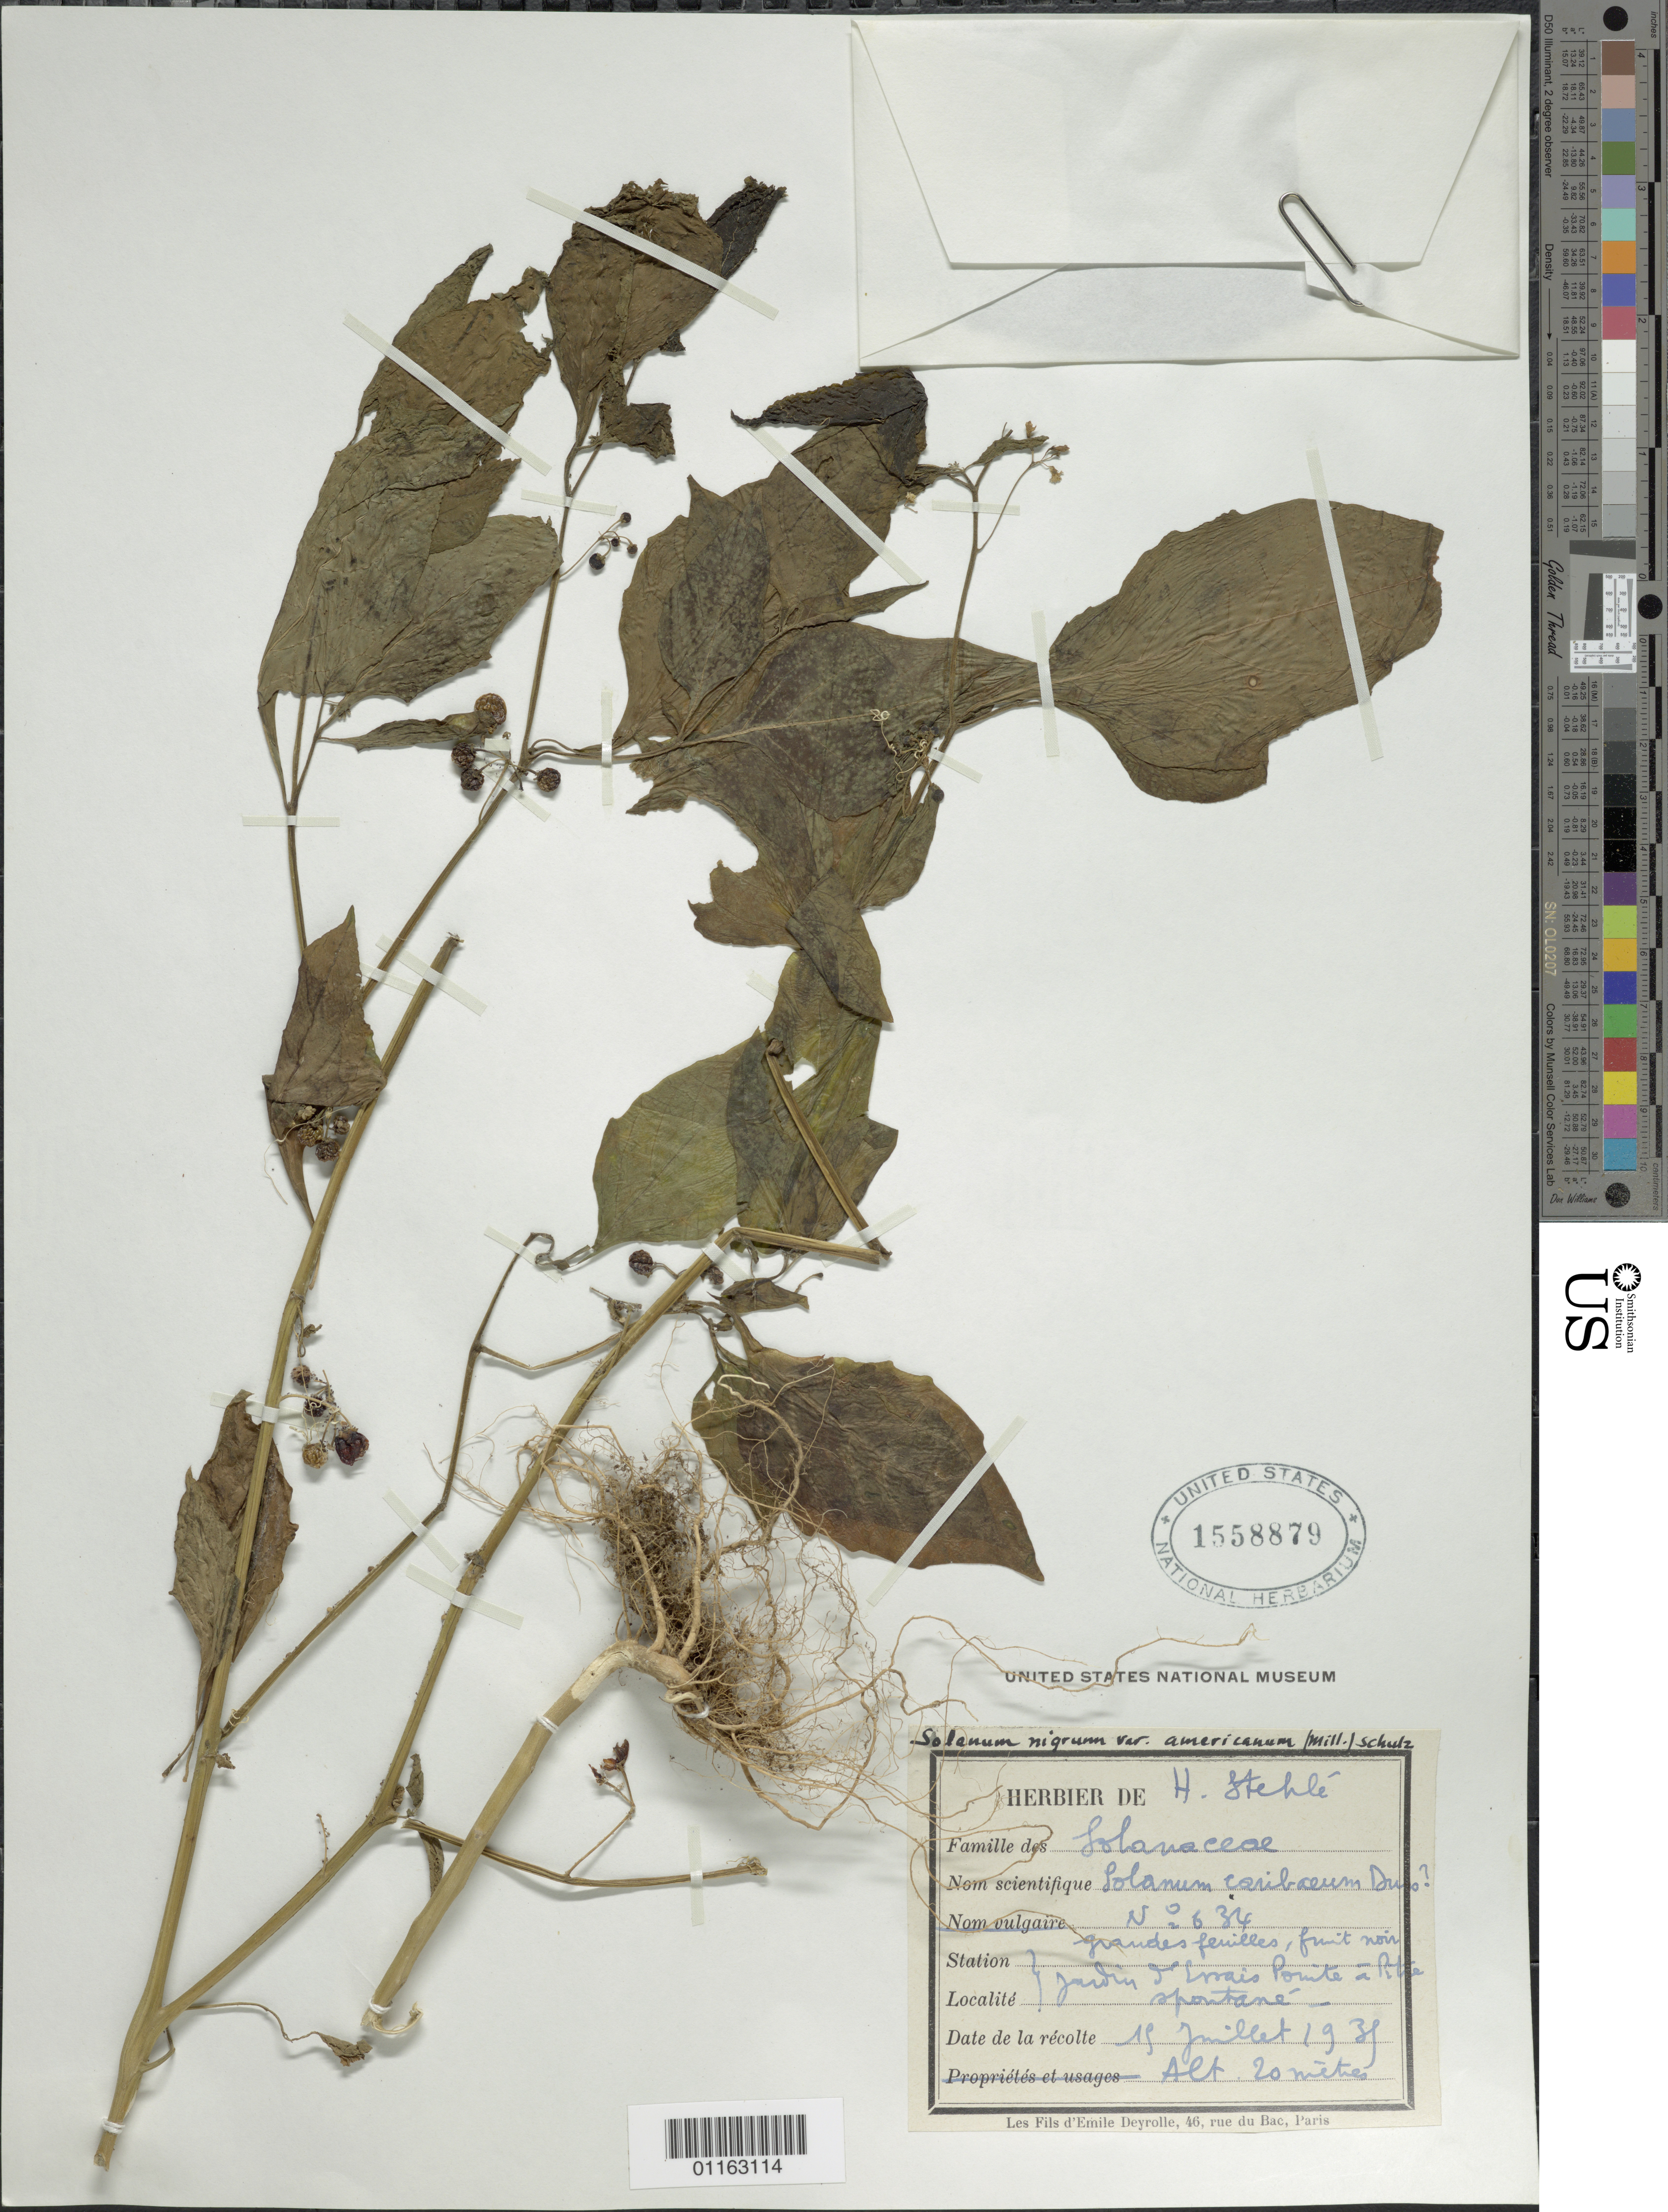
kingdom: Plantae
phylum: Tracheophyta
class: Magnoliopsida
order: Solanales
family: Solanaceae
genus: Solanum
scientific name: Solanum nigrum var. americanum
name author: (Mill.) O.E. Schulz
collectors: H. Stehlé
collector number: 634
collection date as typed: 15 Jul 1935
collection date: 1935-07-15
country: Guadeloupe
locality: jardin de Pointe a Pitre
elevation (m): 20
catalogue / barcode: US 1558879